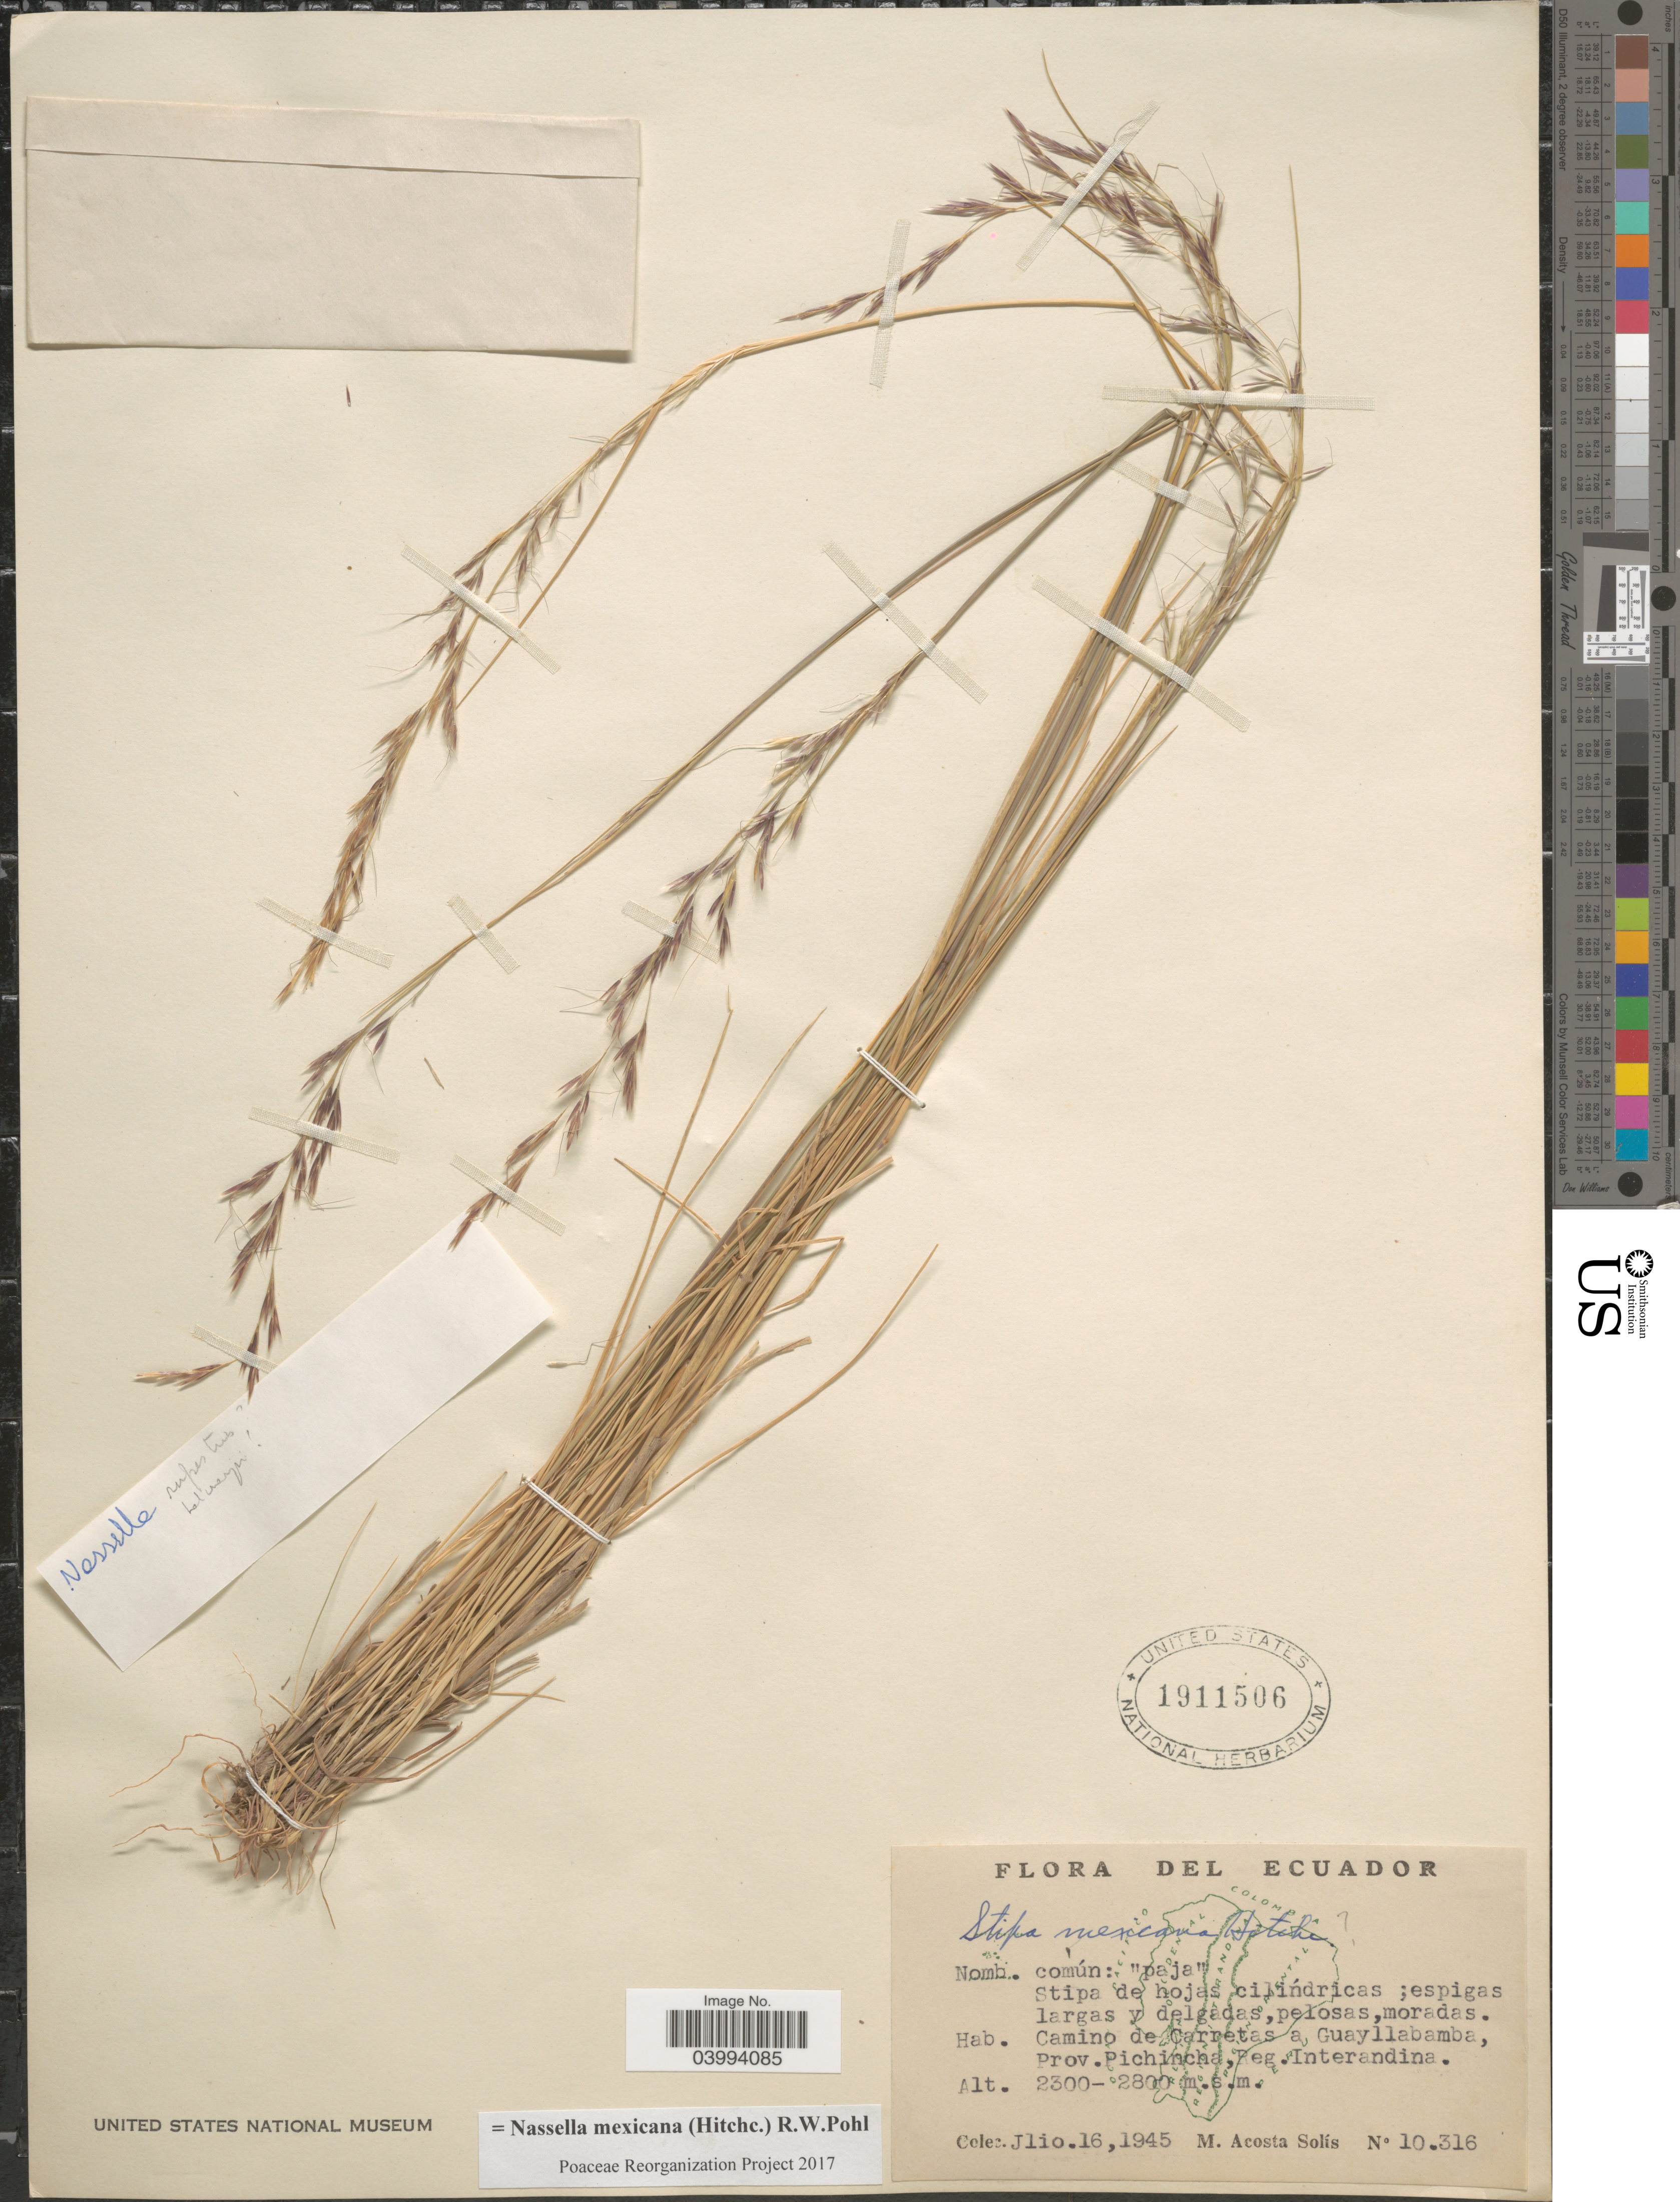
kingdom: Plantae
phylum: Tracheophyta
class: Liliopsida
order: Poales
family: Poaceae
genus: Nassella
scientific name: Nassella mexicana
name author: (Hitchc.) R.W. Pohl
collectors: M. Acosta Solis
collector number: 10316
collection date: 1945-07-16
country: Ecuador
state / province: Pichincha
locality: Camino de Carretas a Guayllabamba, Reg. Interandina.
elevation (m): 2300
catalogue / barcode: US 1911506